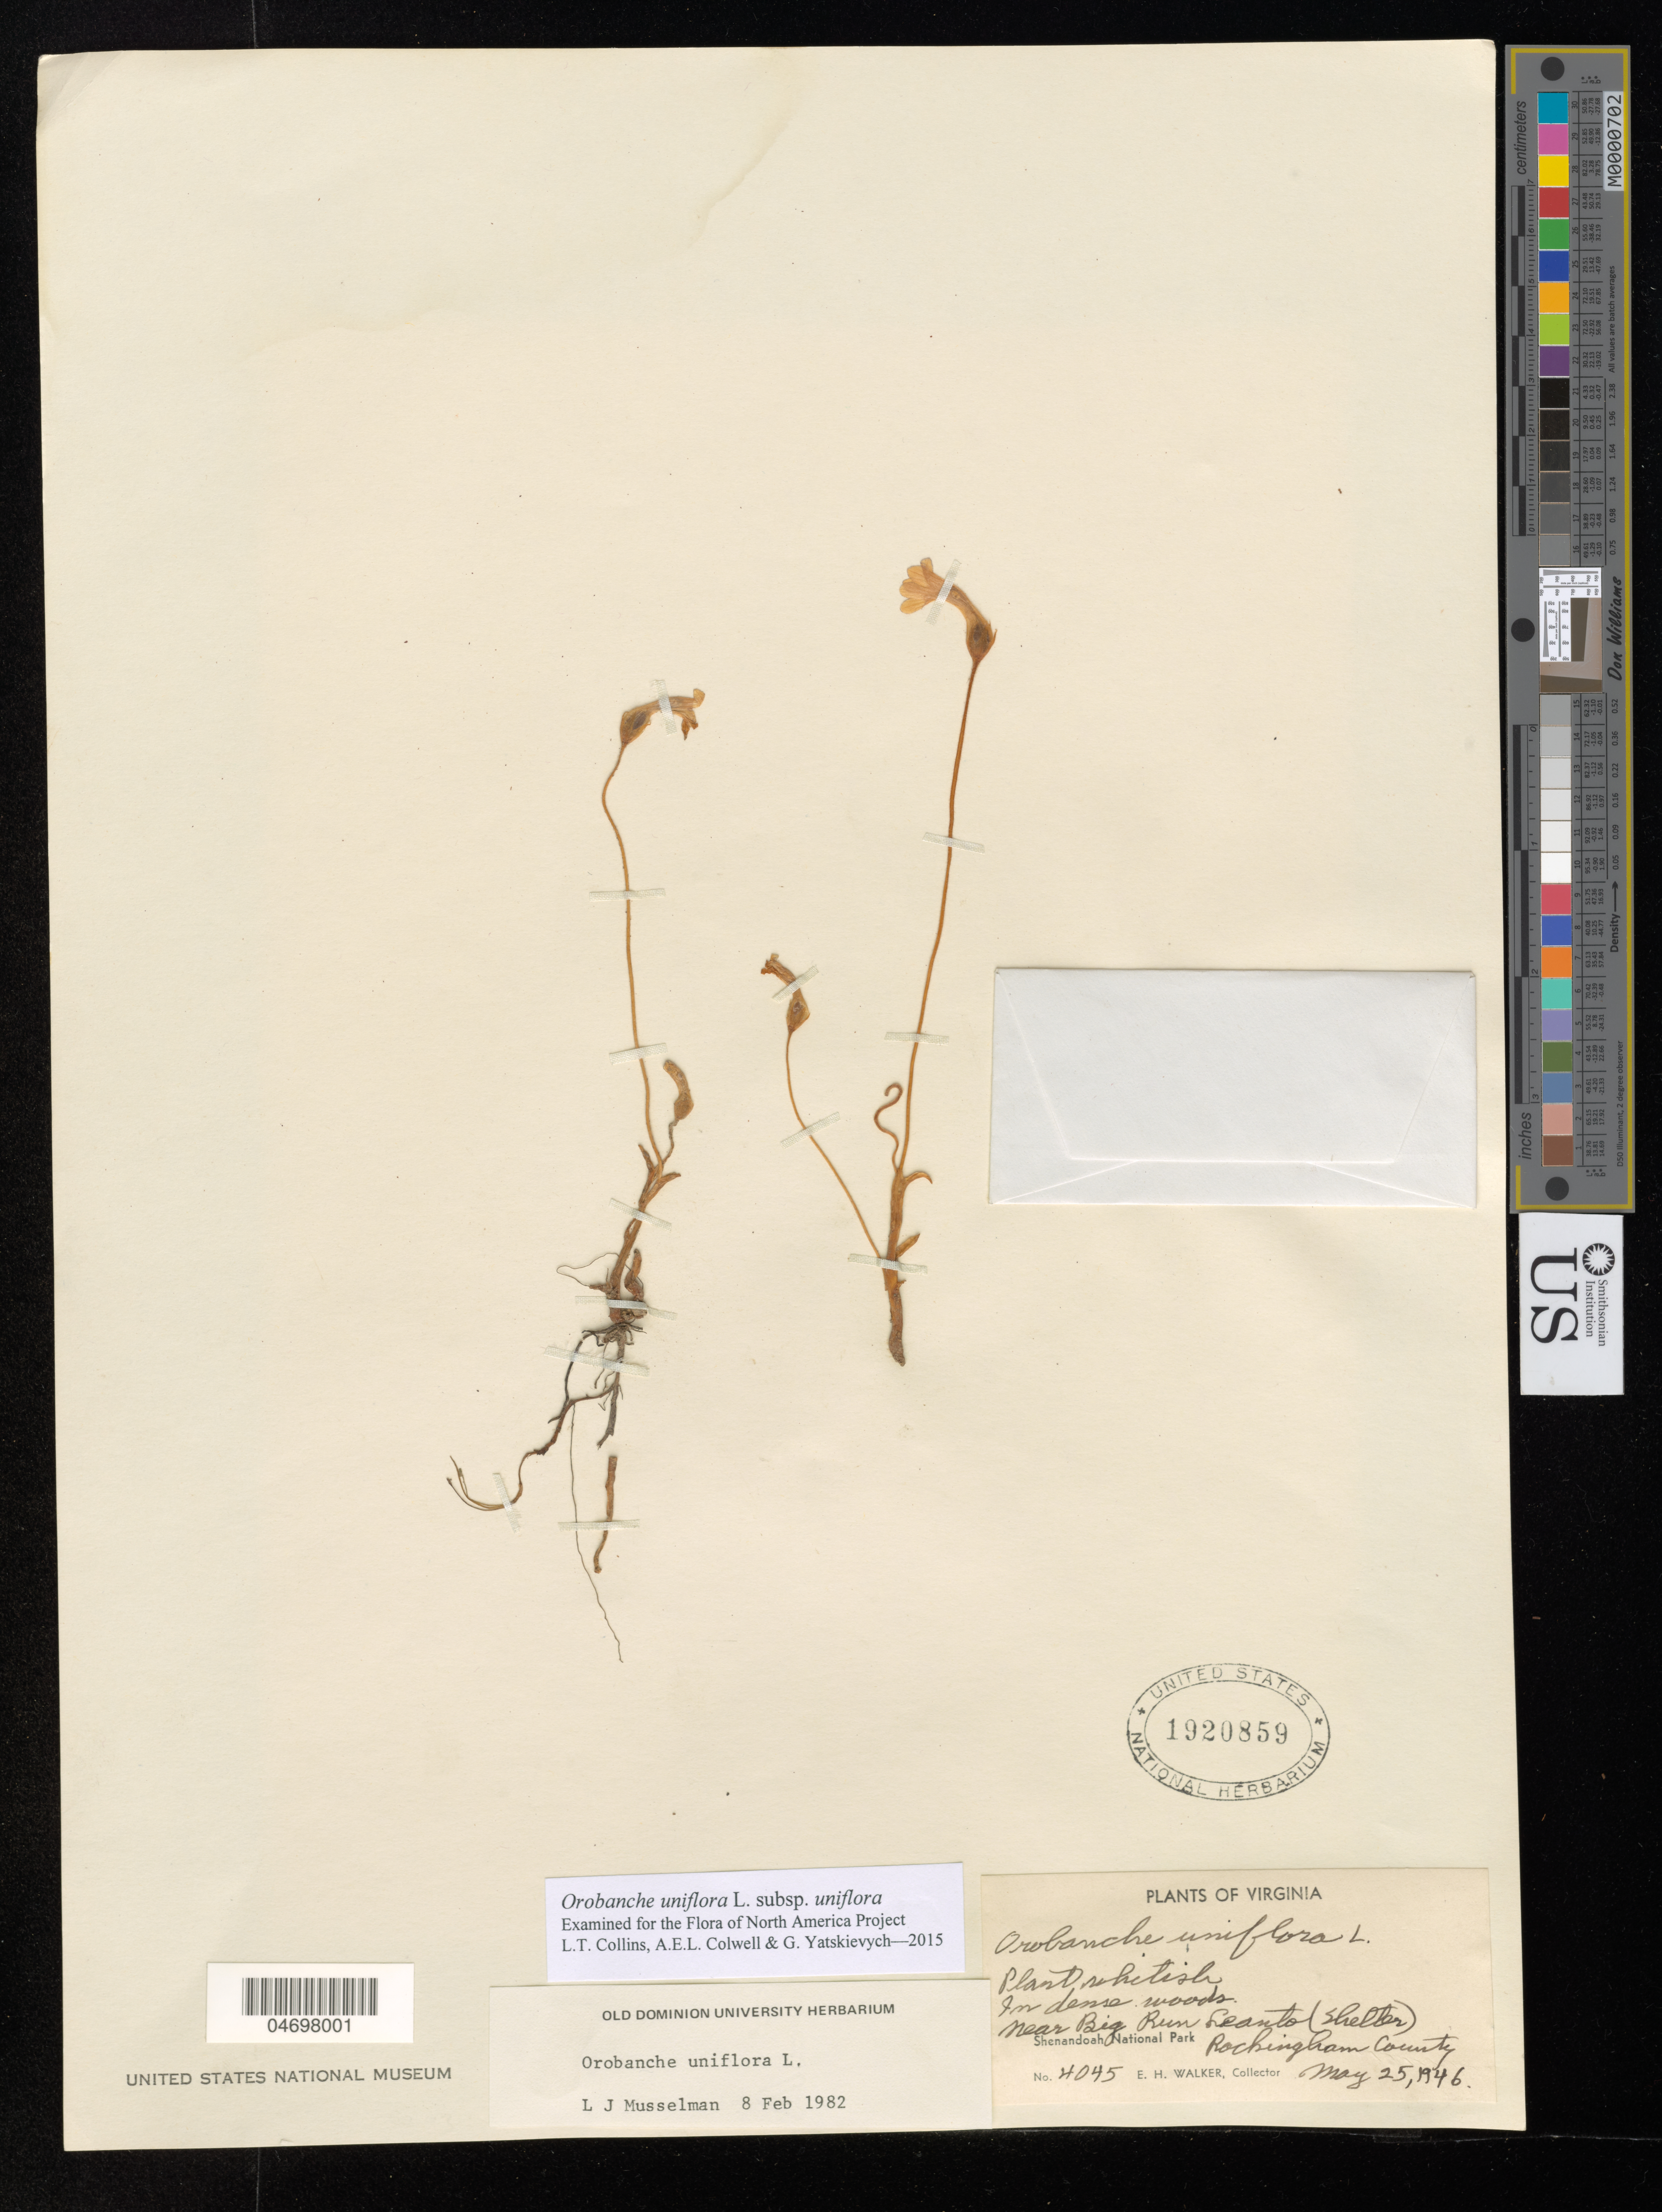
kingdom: Plantae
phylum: Tracheophyta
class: Magnoliopsida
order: Lamiales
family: Orobanchaceae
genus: Orobanche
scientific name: Orobanche uniflora subsp. uniflora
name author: L.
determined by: Collins, L. T.; Colwell, A. E.; Yatskievych, G. A.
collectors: E. H. Walker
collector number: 4045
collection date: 1946-05-25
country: United States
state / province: Virginia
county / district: Rockingham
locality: Shenandoah National Park. Near Big Run Lean-to (Shelter).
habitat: In dense woods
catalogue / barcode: US 1920859